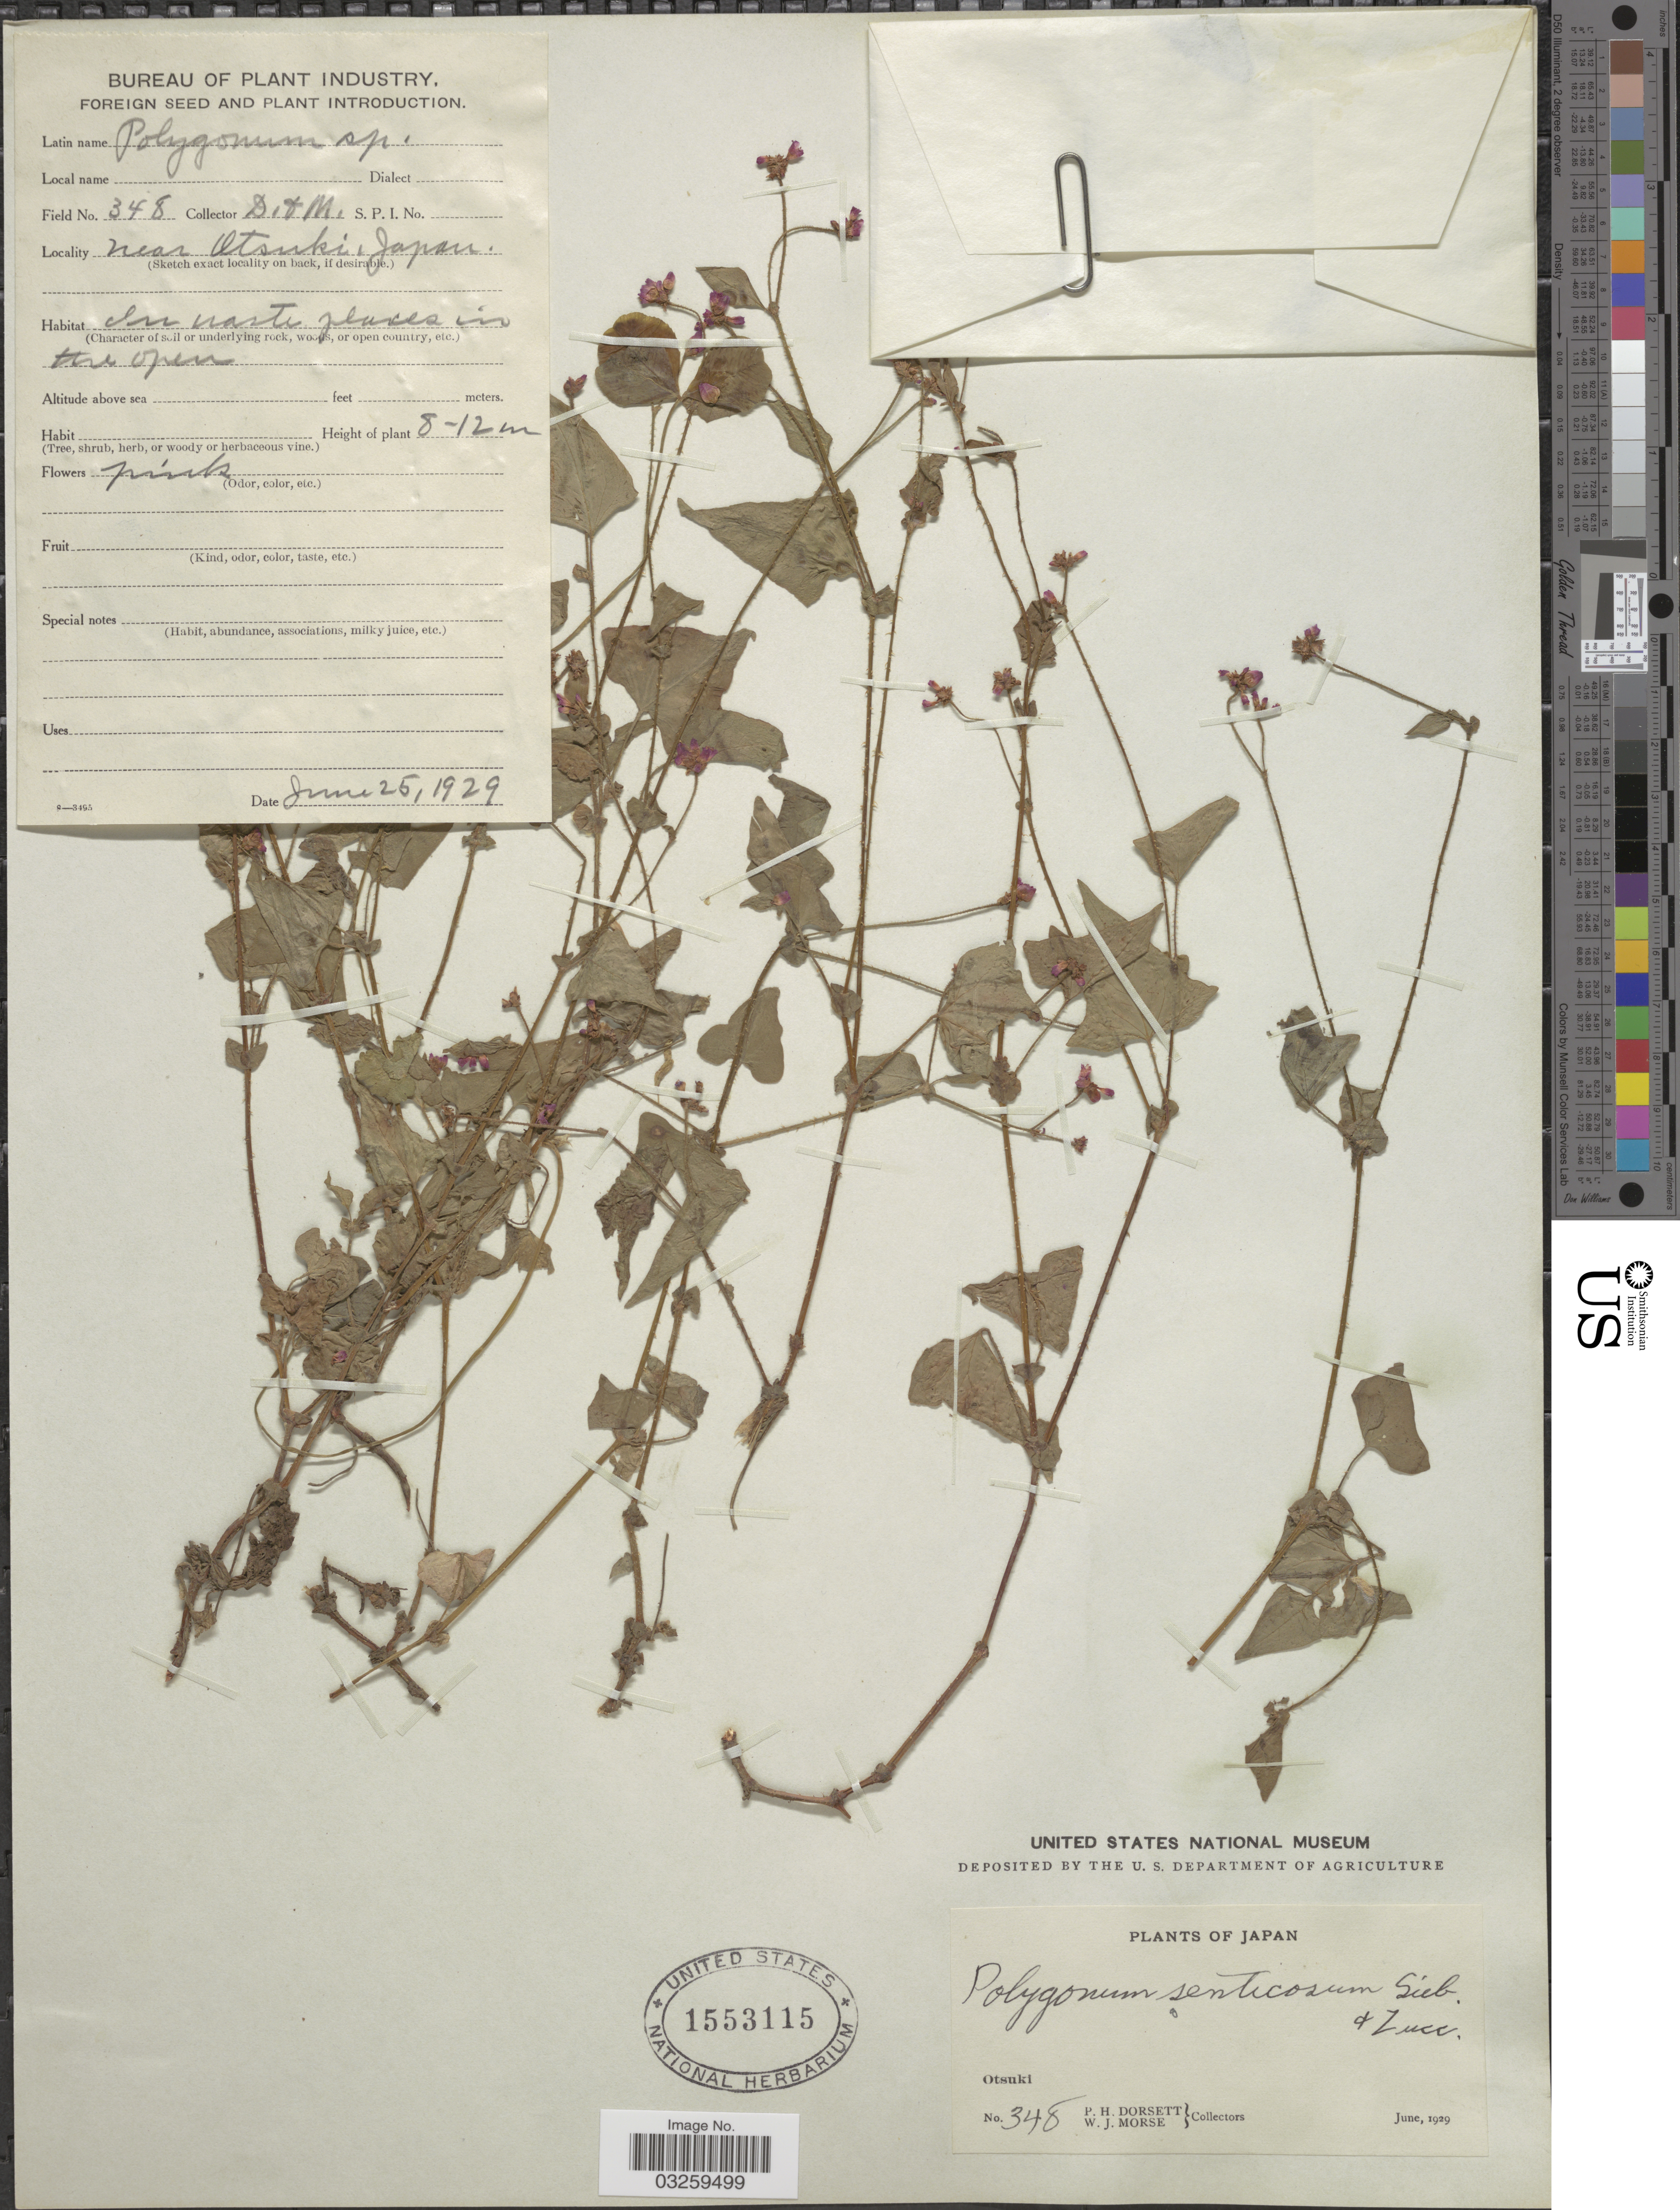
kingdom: Plantae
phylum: Tracheophyta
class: Magnoliopsida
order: Caryophyllales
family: Polygonaceae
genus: Polygonum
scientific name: Polygonum senticosum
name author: Franch. & Sav.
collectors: P. H. Dorsett & W. J. Morse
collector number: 348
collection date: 1929-06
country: Japan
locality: Otsuki.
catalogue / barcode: US 1553115